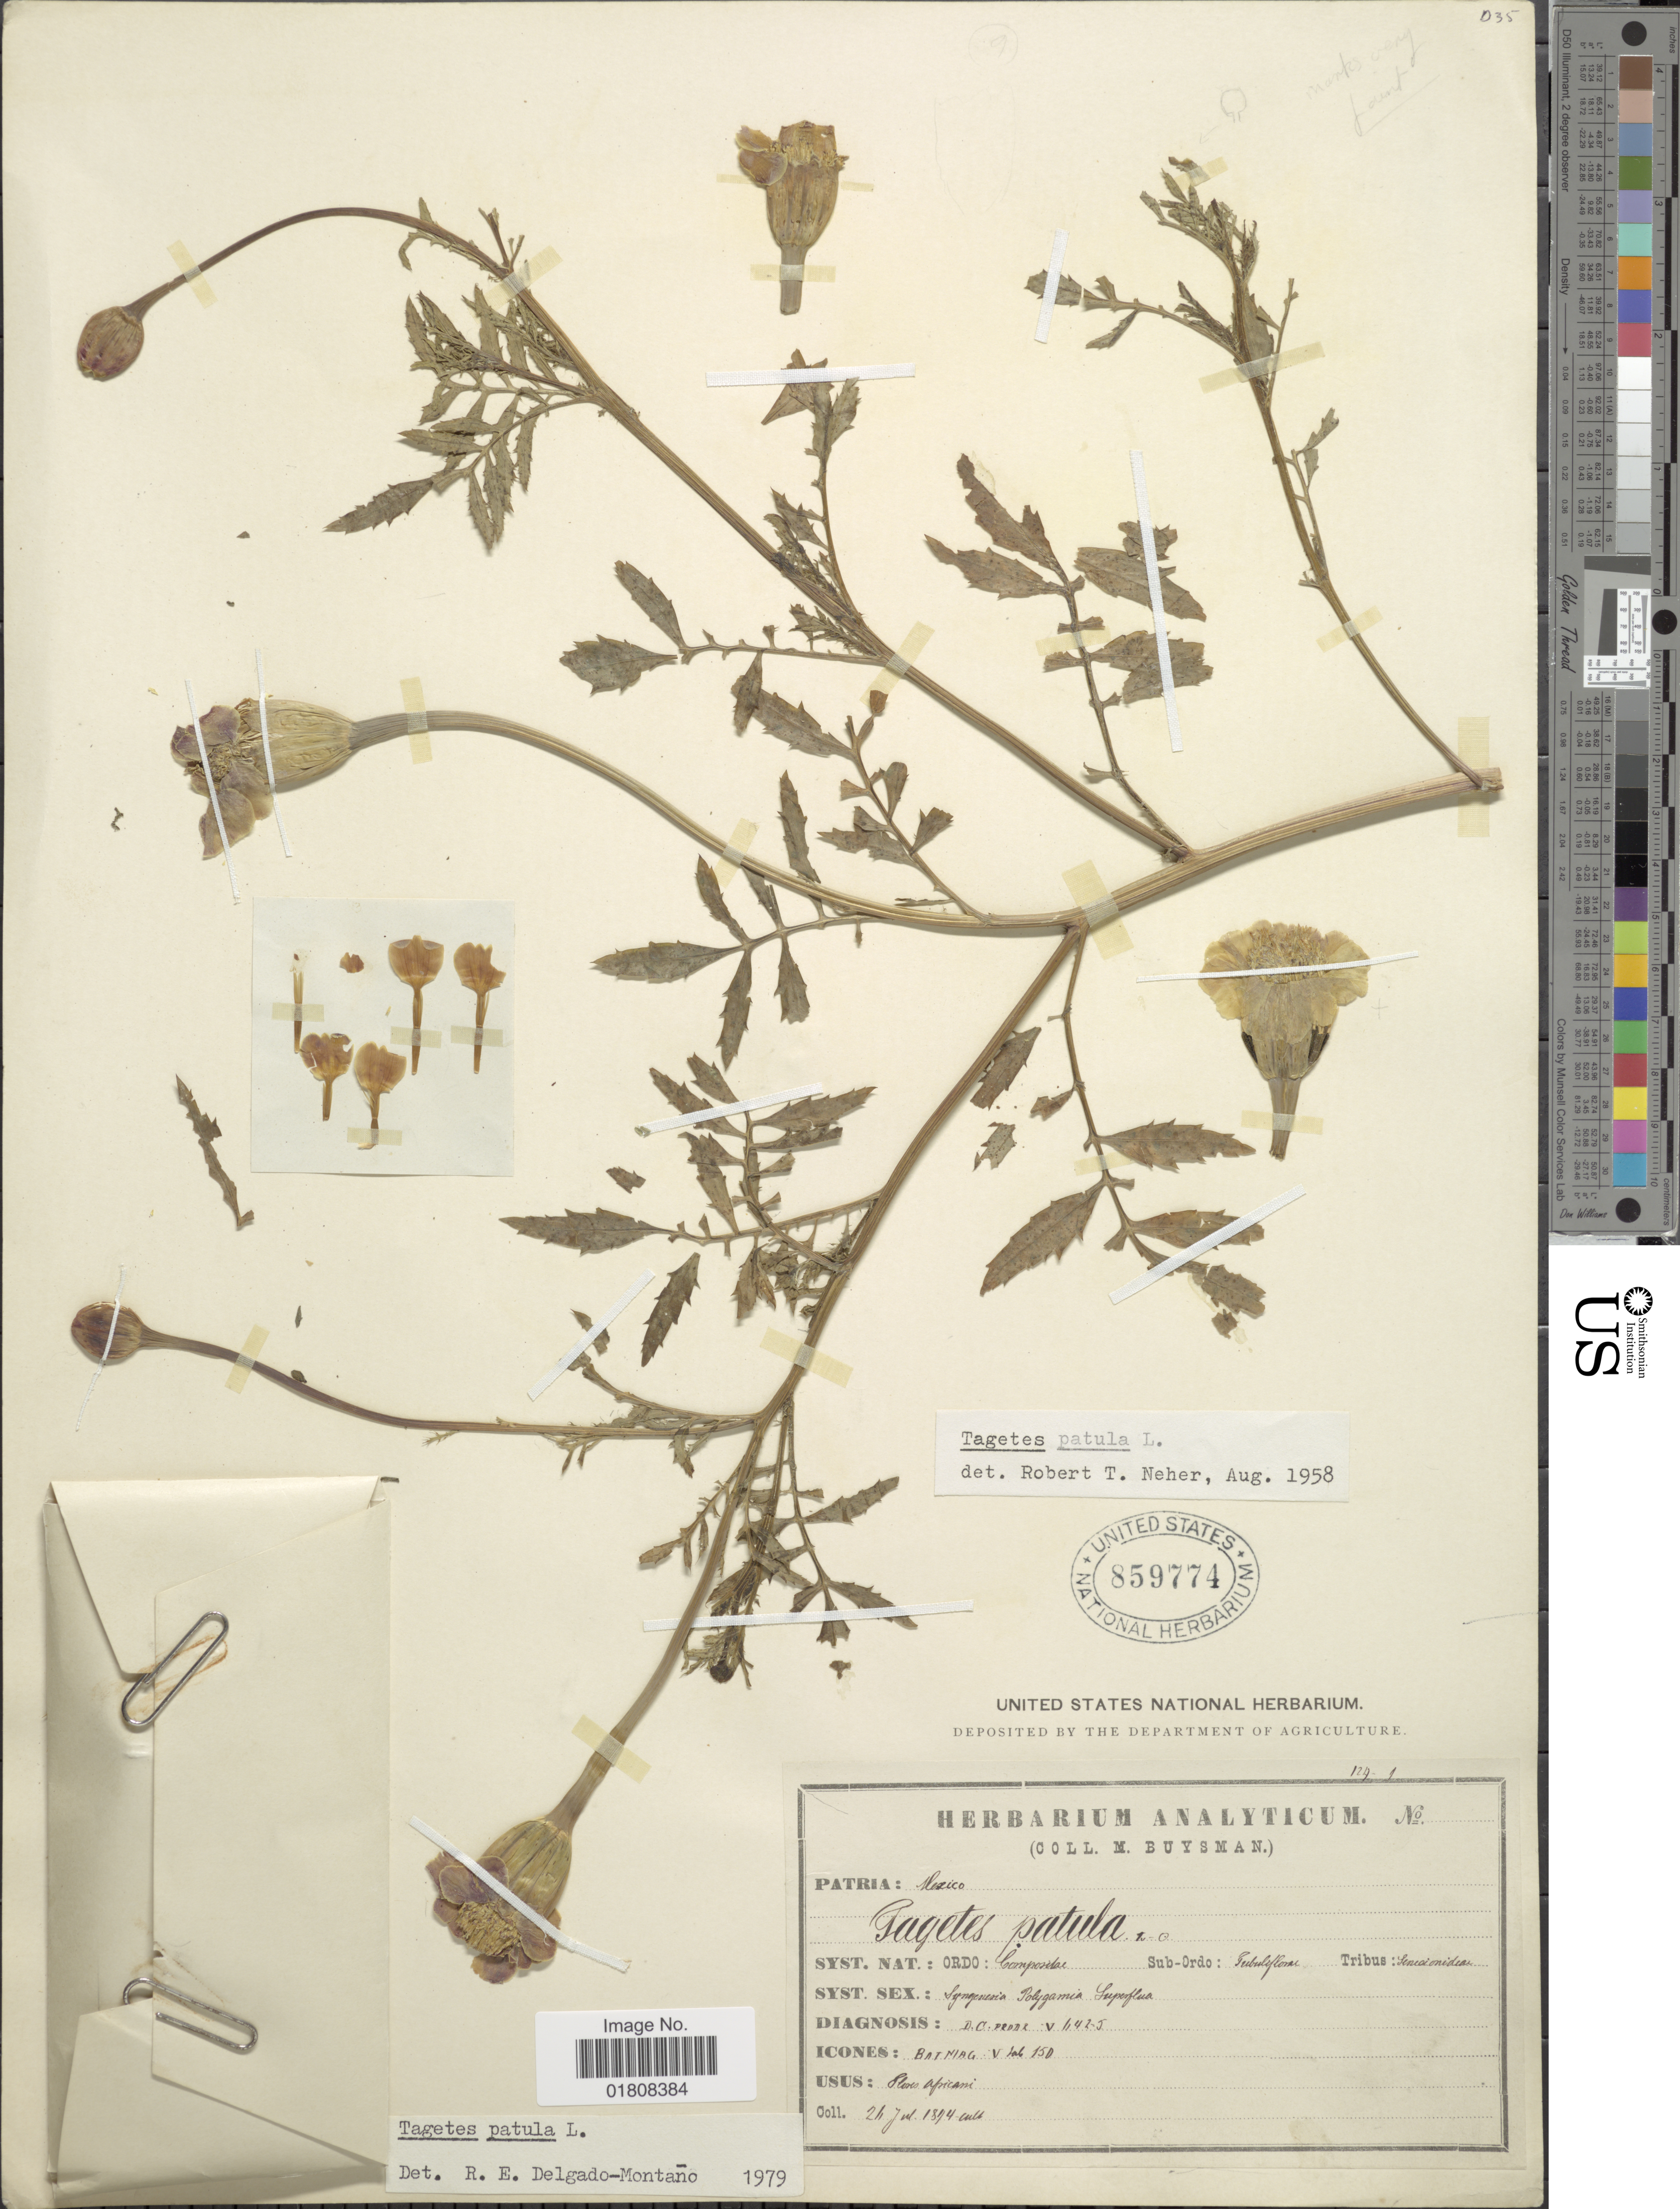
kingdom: Plantae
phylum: Tracheophyta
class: Magnoliopsida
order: Asterales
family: Asteraceae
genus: Tagetes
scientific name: Tagetes patula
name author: L.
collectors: M. Buysman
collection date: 1894-07-21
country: Mexico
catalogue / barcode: US 859774